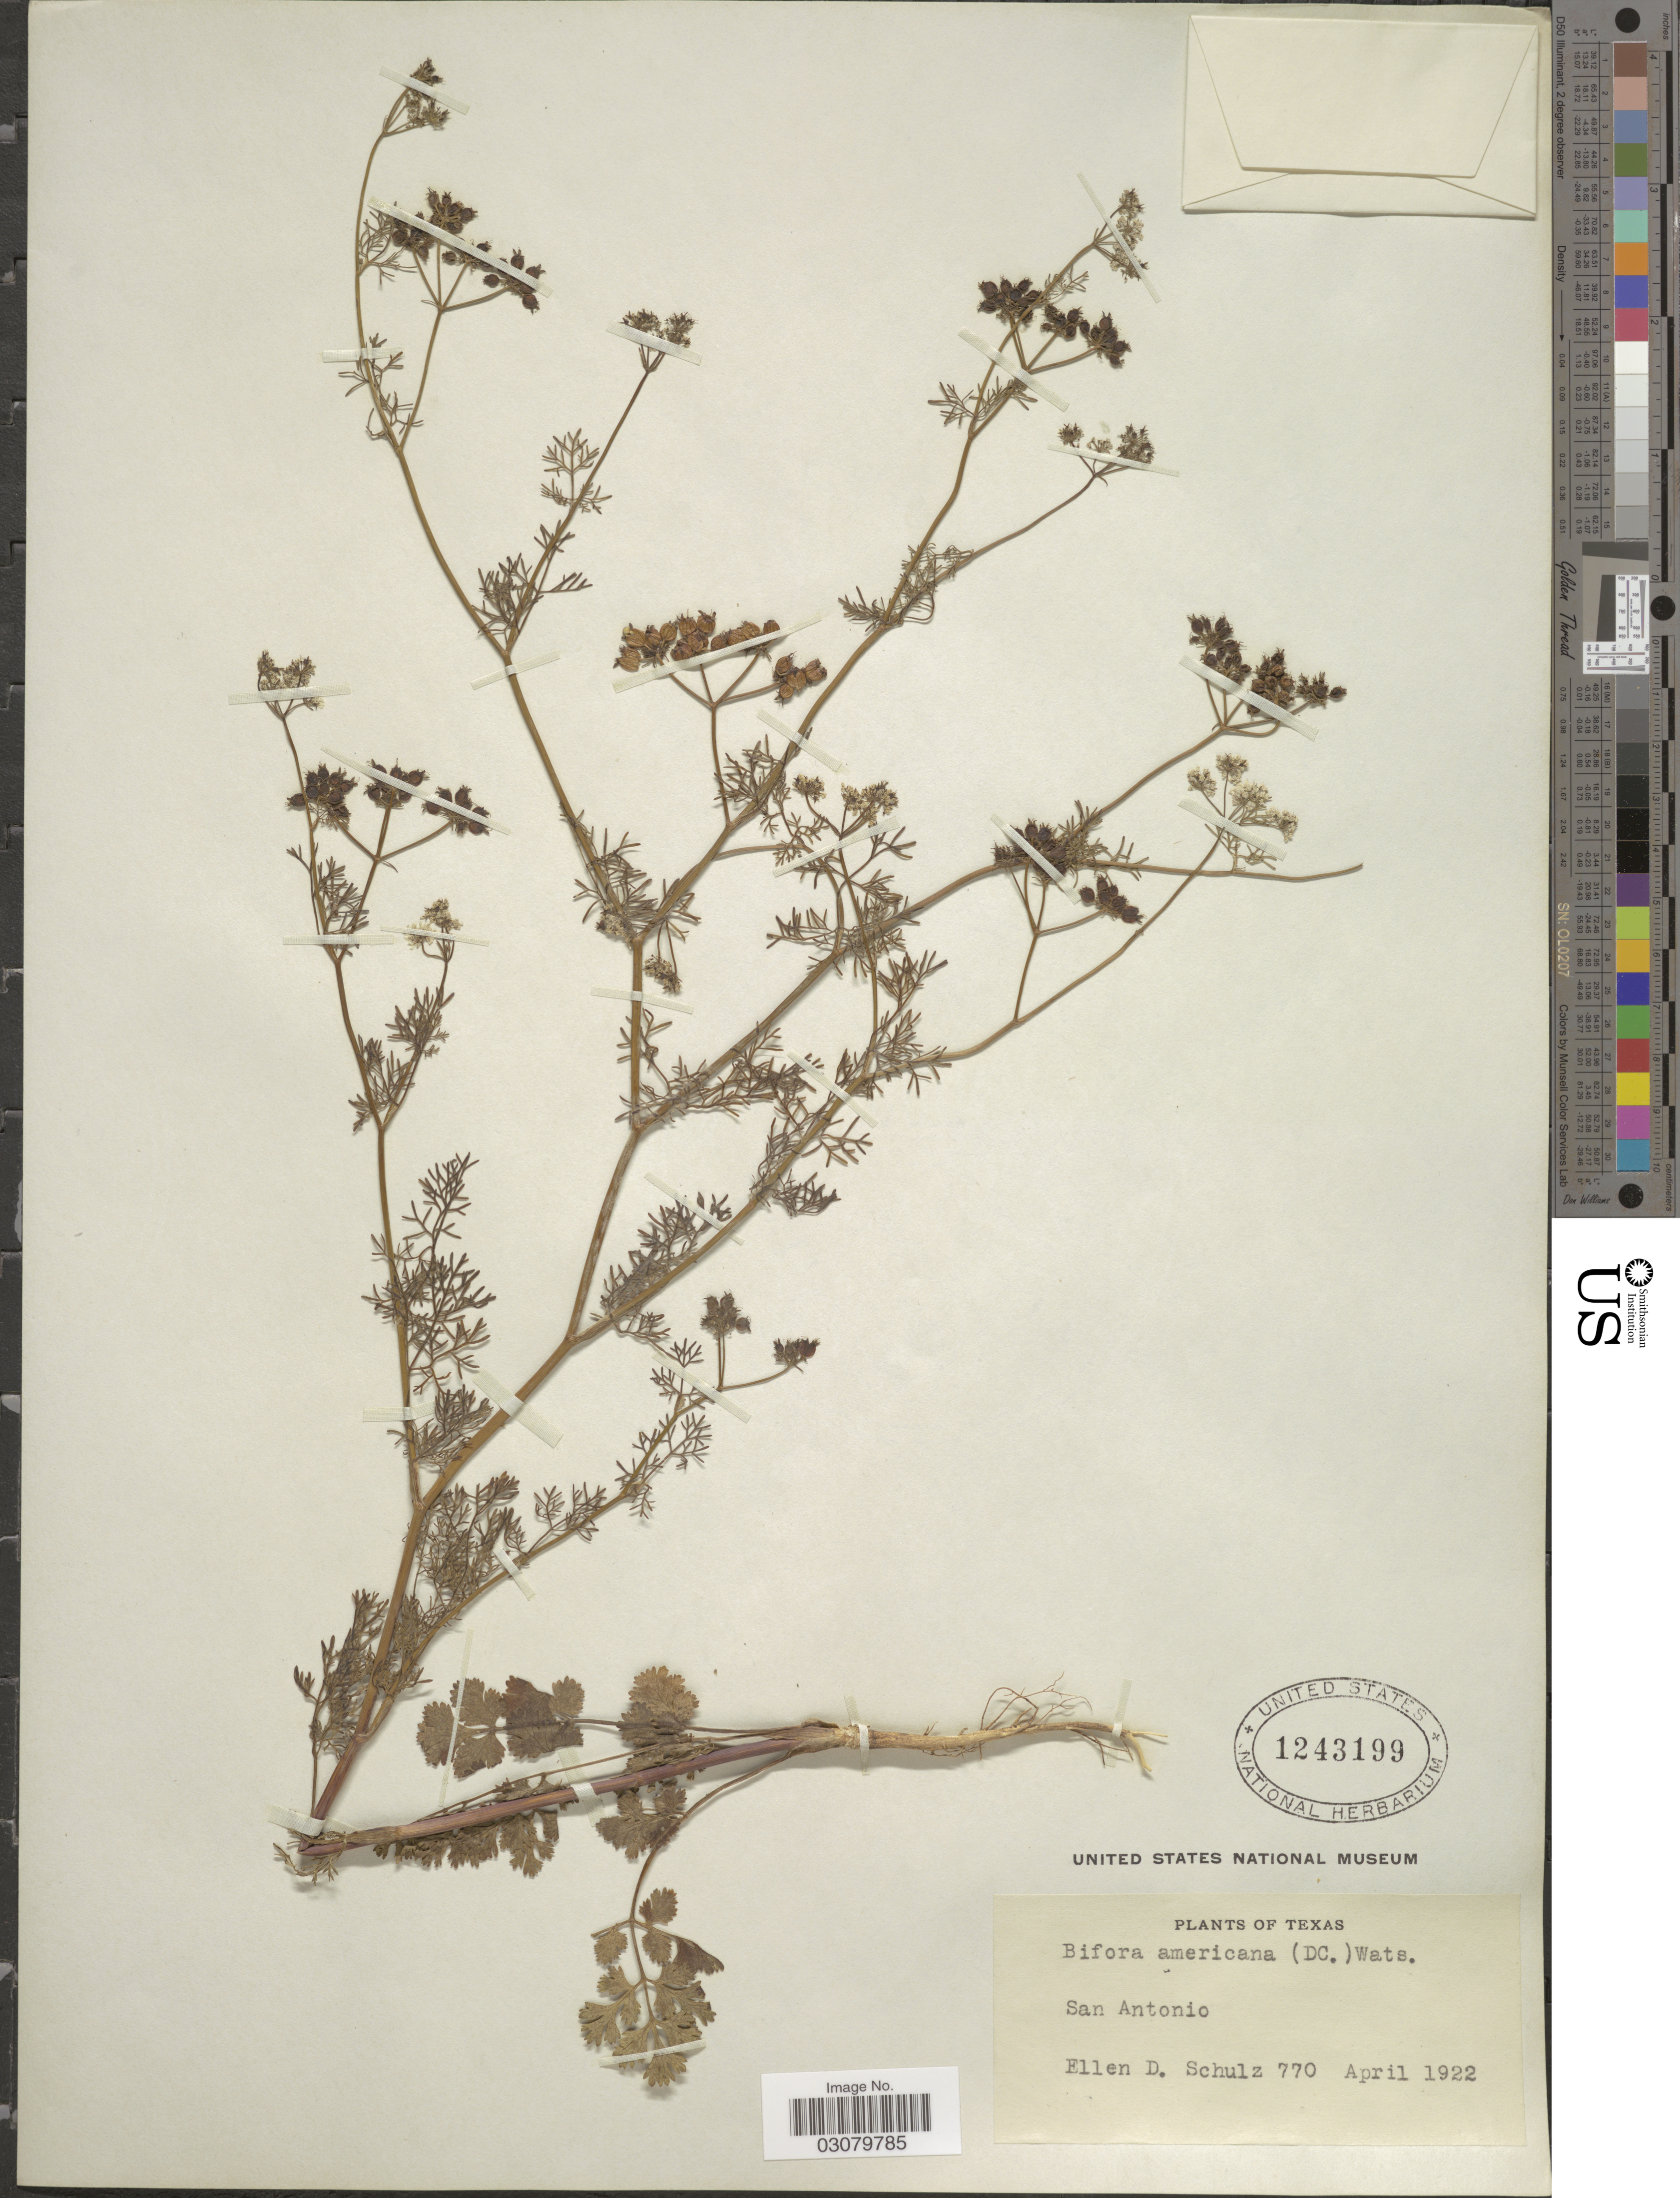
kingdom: Plantae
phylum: Tracheophyta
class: Magnoliopsida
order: Apiales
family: Apiaceae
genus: Coriandrum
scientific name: Coriandrum sativum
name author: L.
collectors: E. D. Schulz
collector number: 770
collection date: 1922-04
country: United States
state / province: Texas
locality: San Antonio.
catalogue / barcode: US 1243199